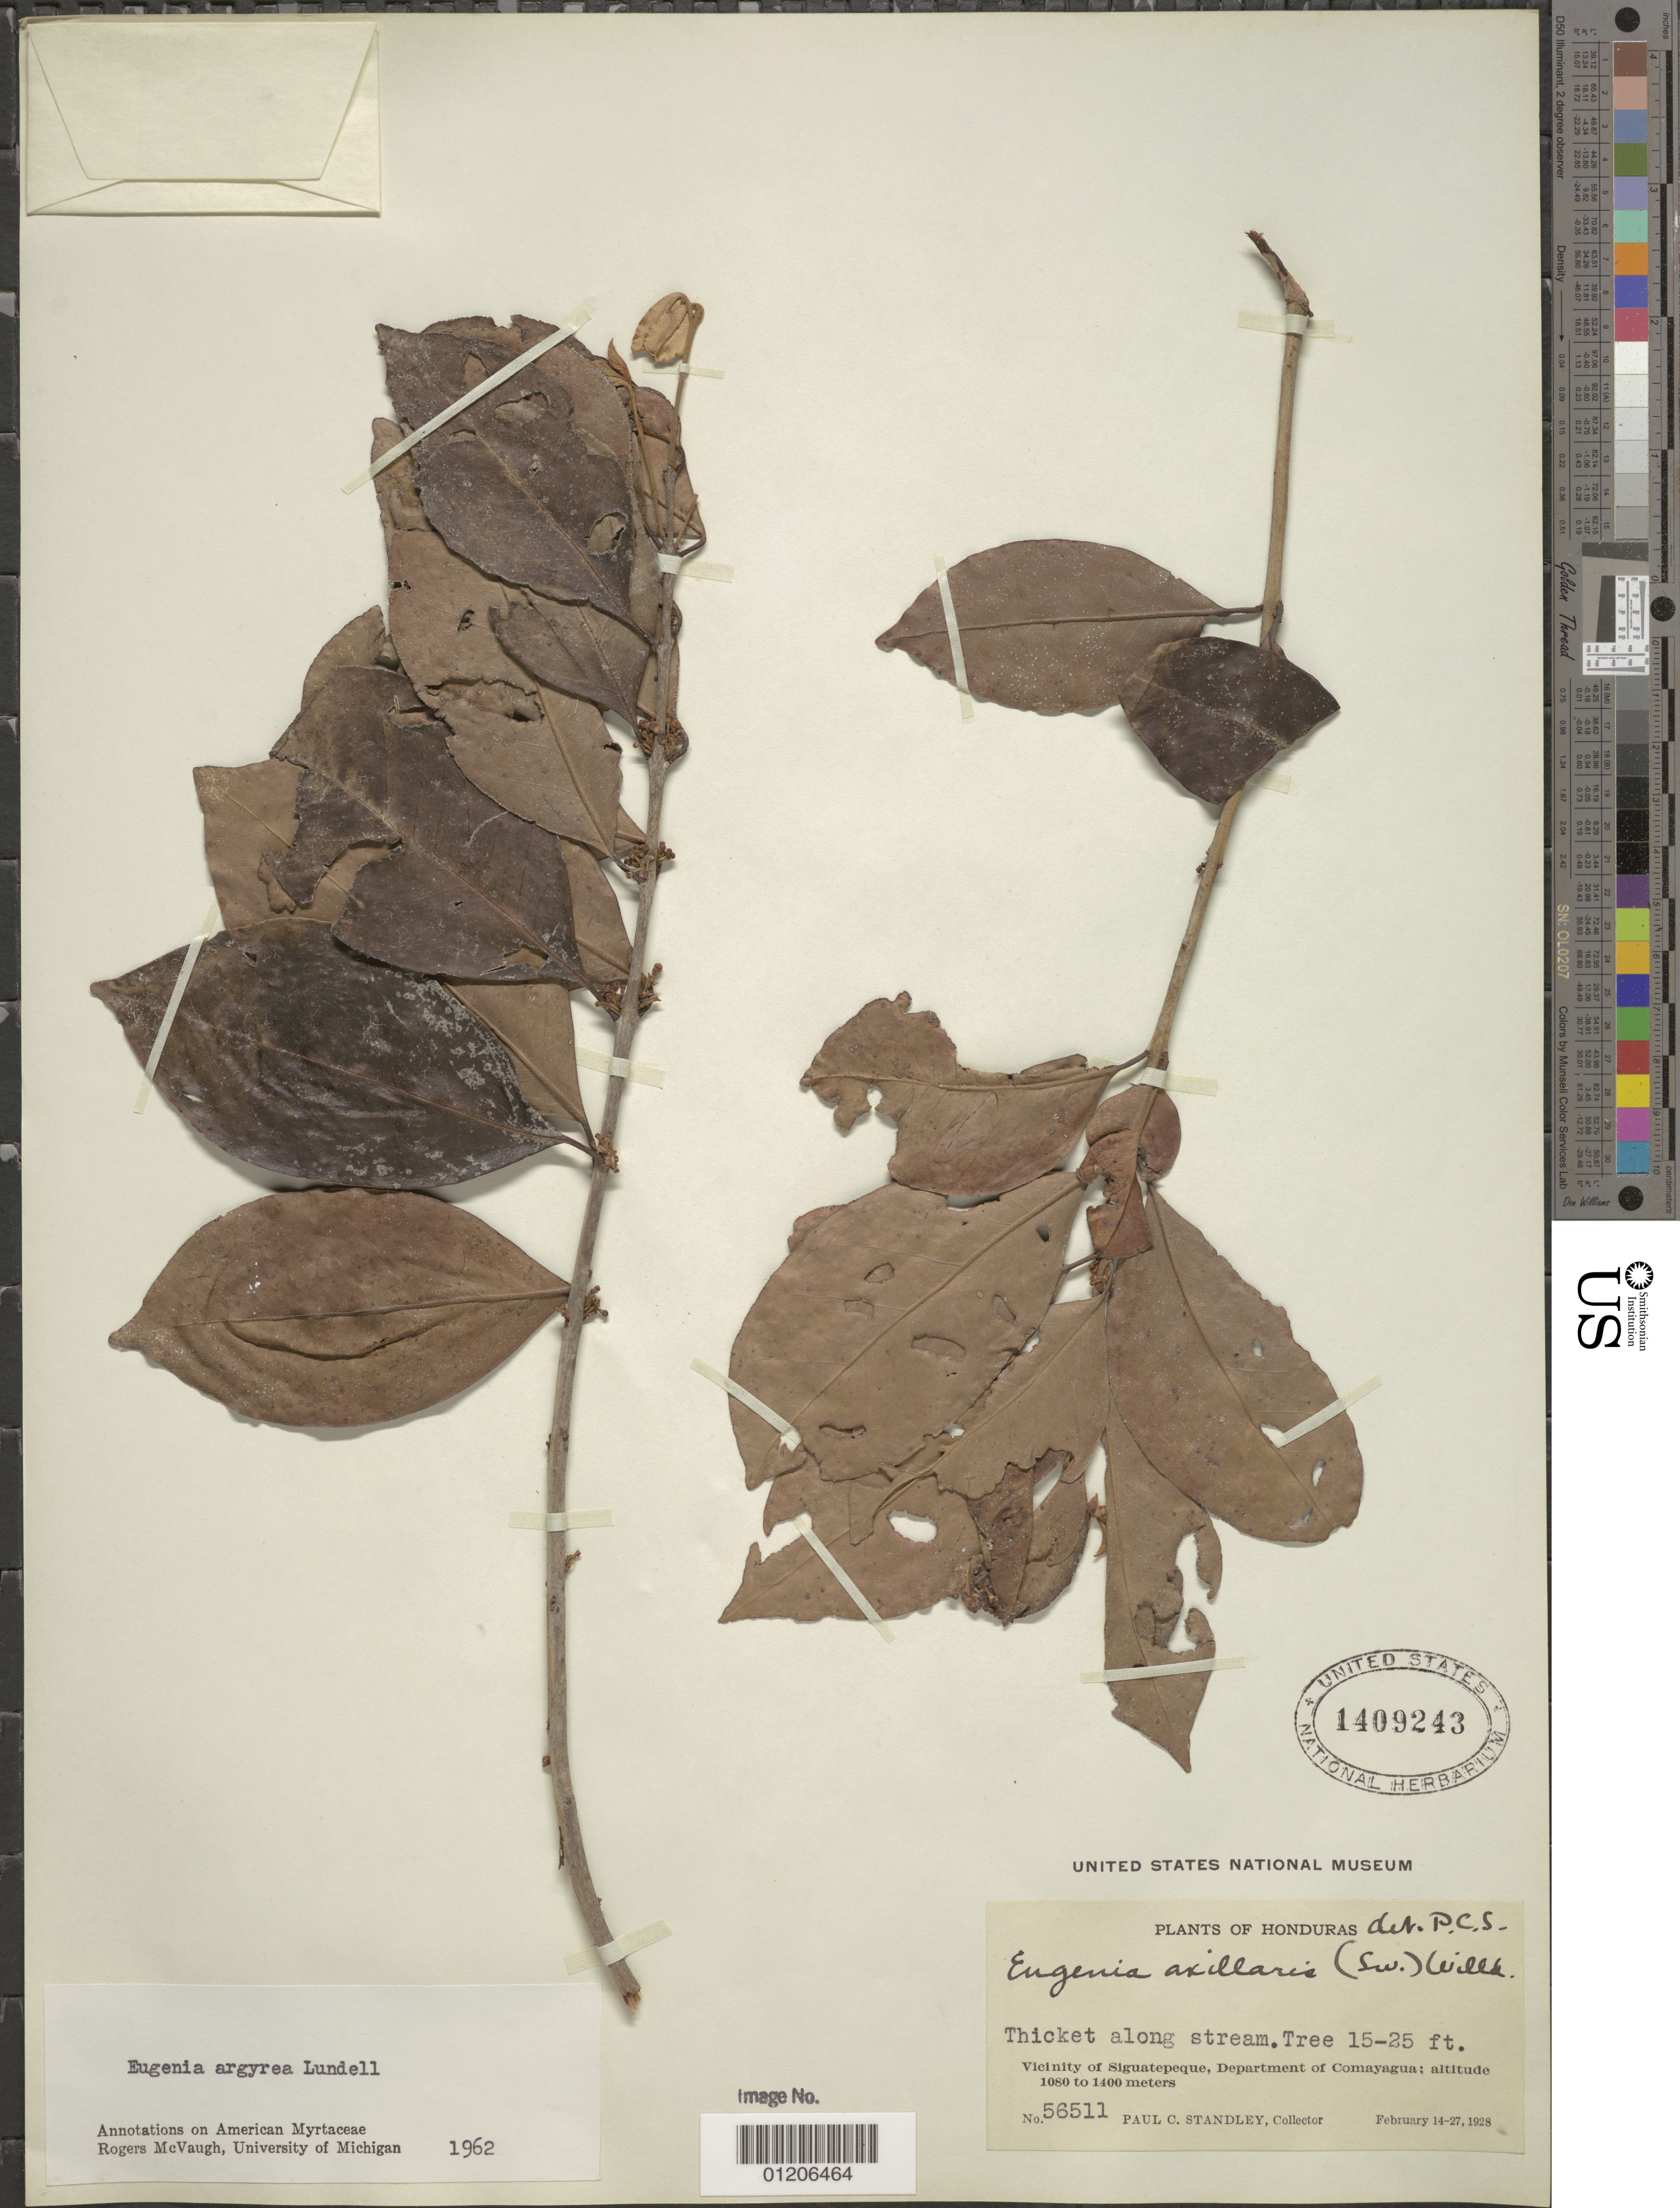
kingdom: Plantae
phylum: Tracheophyta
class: Magnoliopsida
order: Myrtales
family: Myrtaceae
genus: Eugenia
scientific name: Eugenia argyrea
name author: Lundell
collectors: P. C. Standley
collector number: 56511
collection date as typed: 14 Feb 1928 to 27 Feb 1928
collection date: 1928-02-14/1928-02-27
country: Honduras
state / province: Comayagua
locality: Vicinity of Siguatepeque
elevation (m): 1080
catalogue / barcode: US 1409243